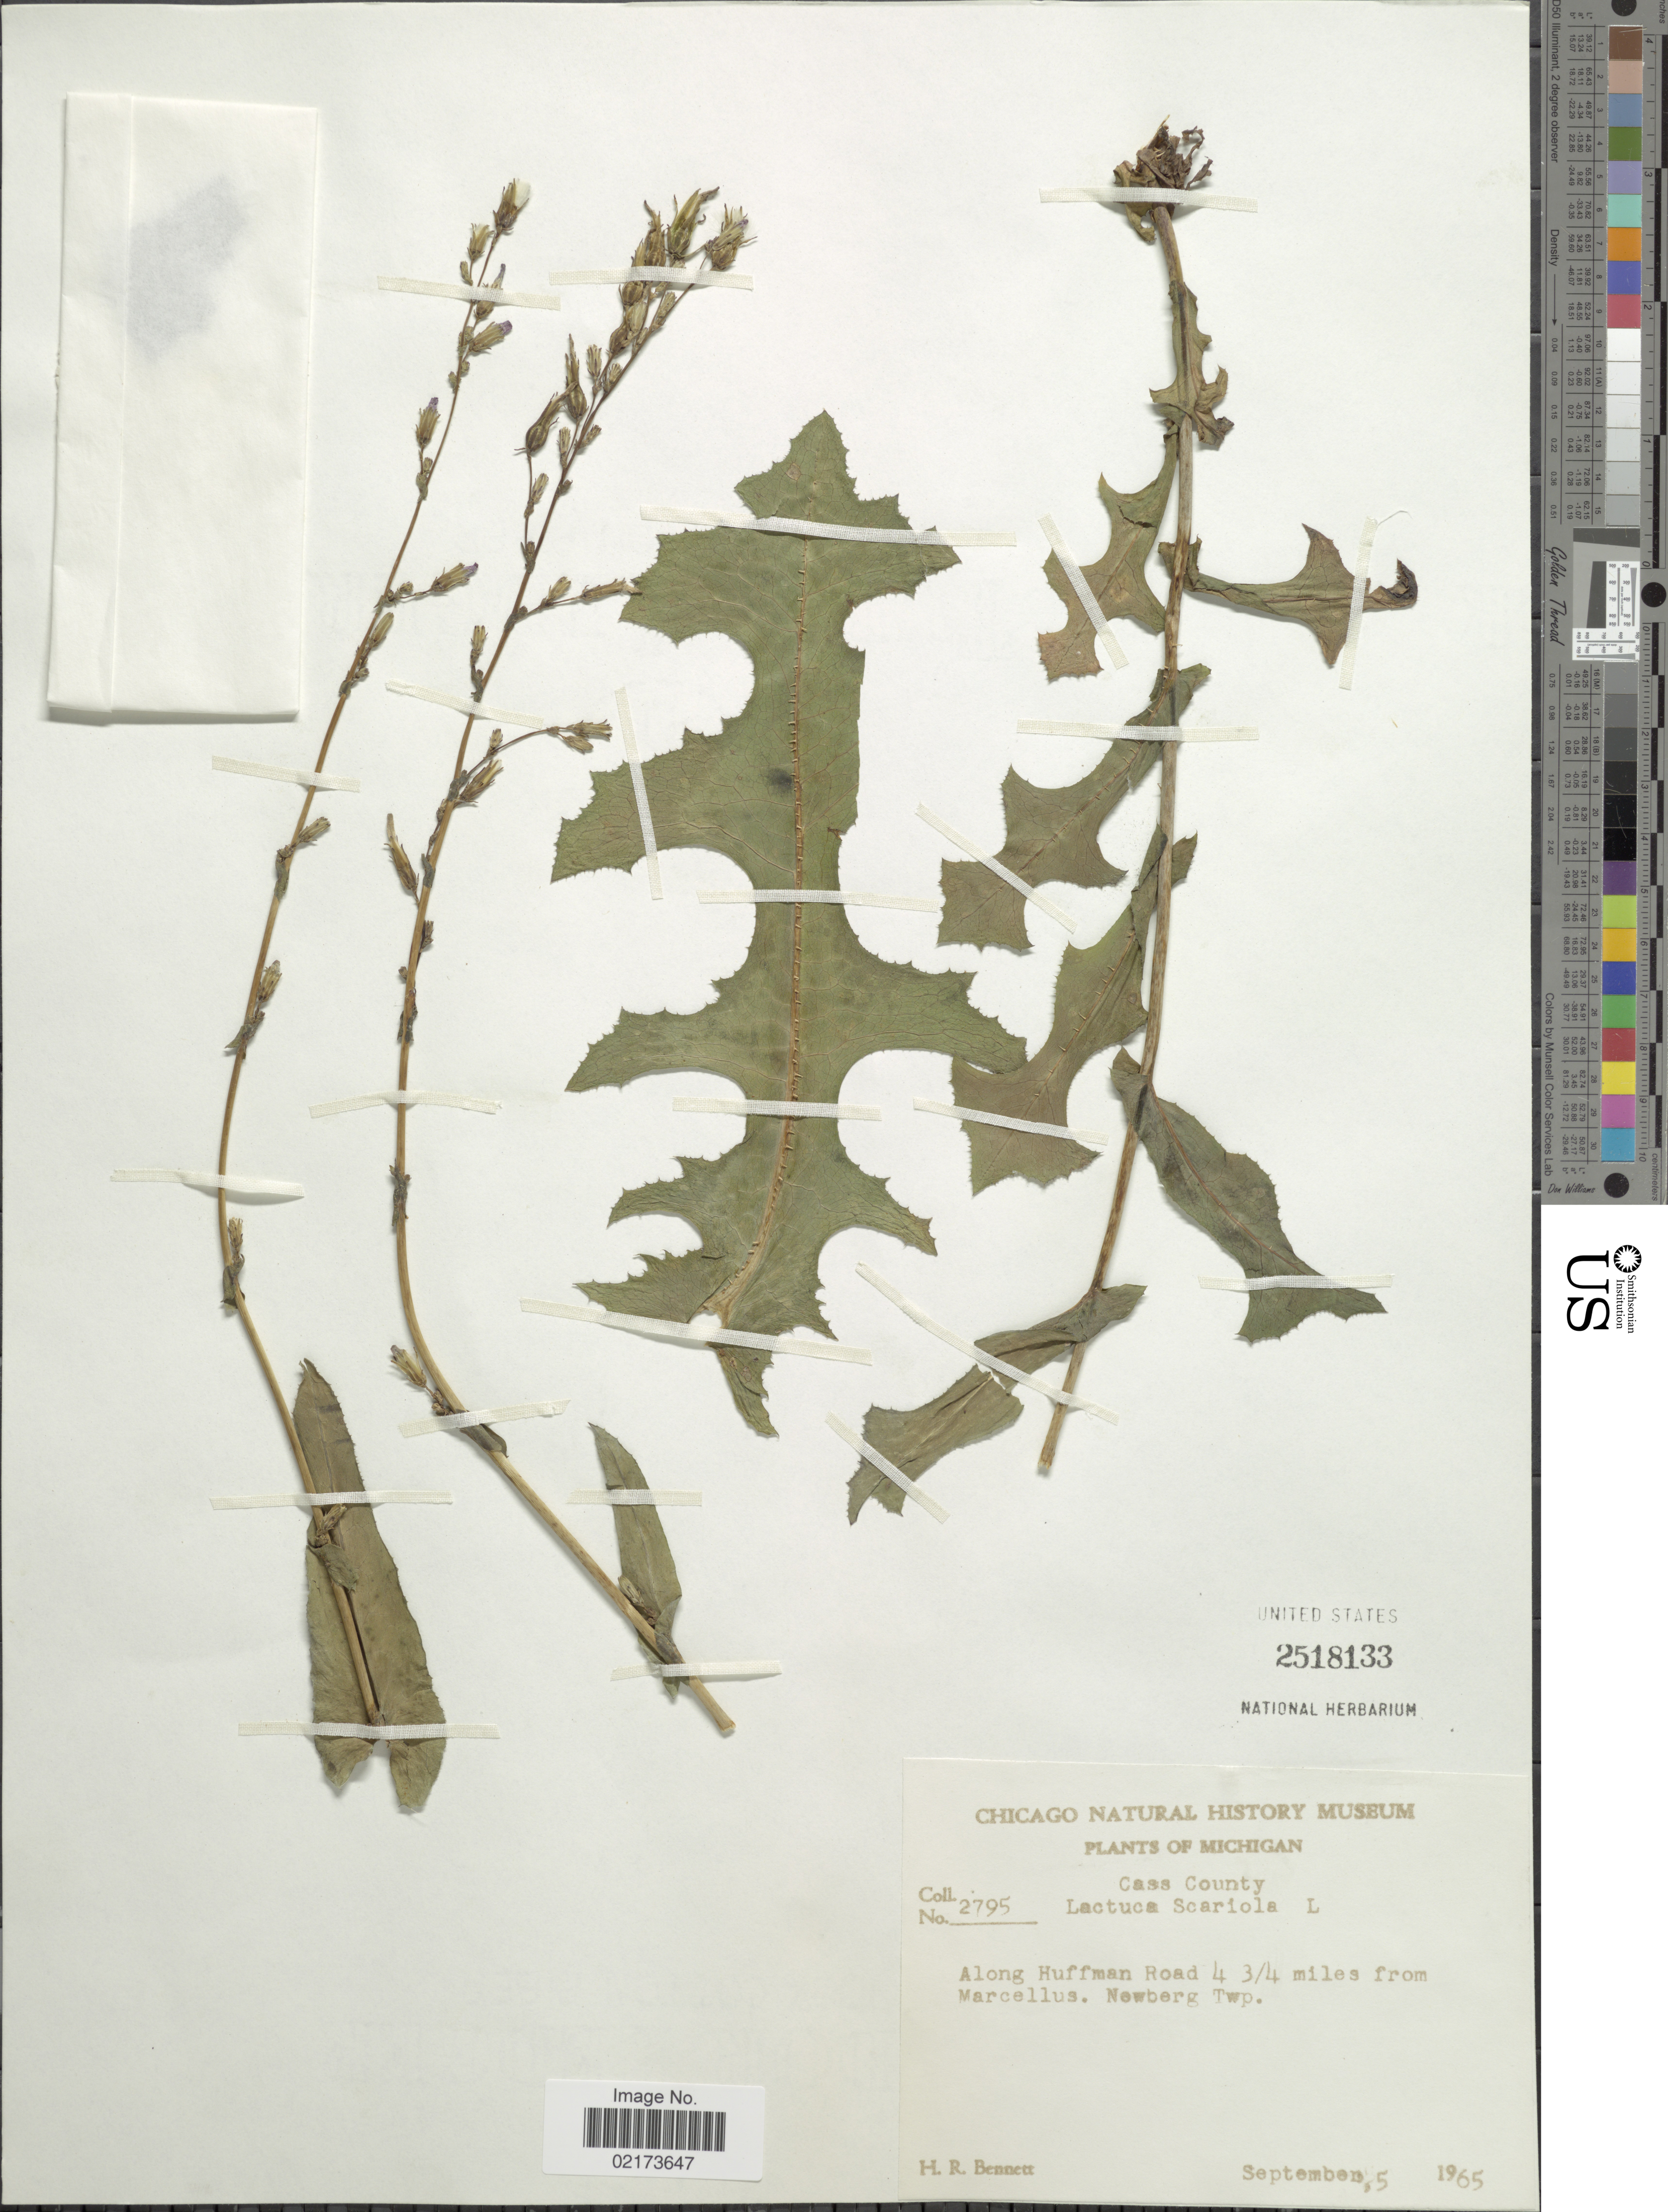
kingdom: Plantae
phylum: Tracheophyta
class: Magnoliopsida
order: Asterales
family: Asteraceae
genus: Lactuca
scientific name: Lactuca serriola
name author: L.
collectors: H. R. Bennett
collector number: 2795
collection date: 1965-09-05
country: United States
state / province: Michigan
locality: Cass County, along Huffman Road, 4 3/4 miles from Marcellus, Newberg Twp.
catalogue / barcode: US 2518133